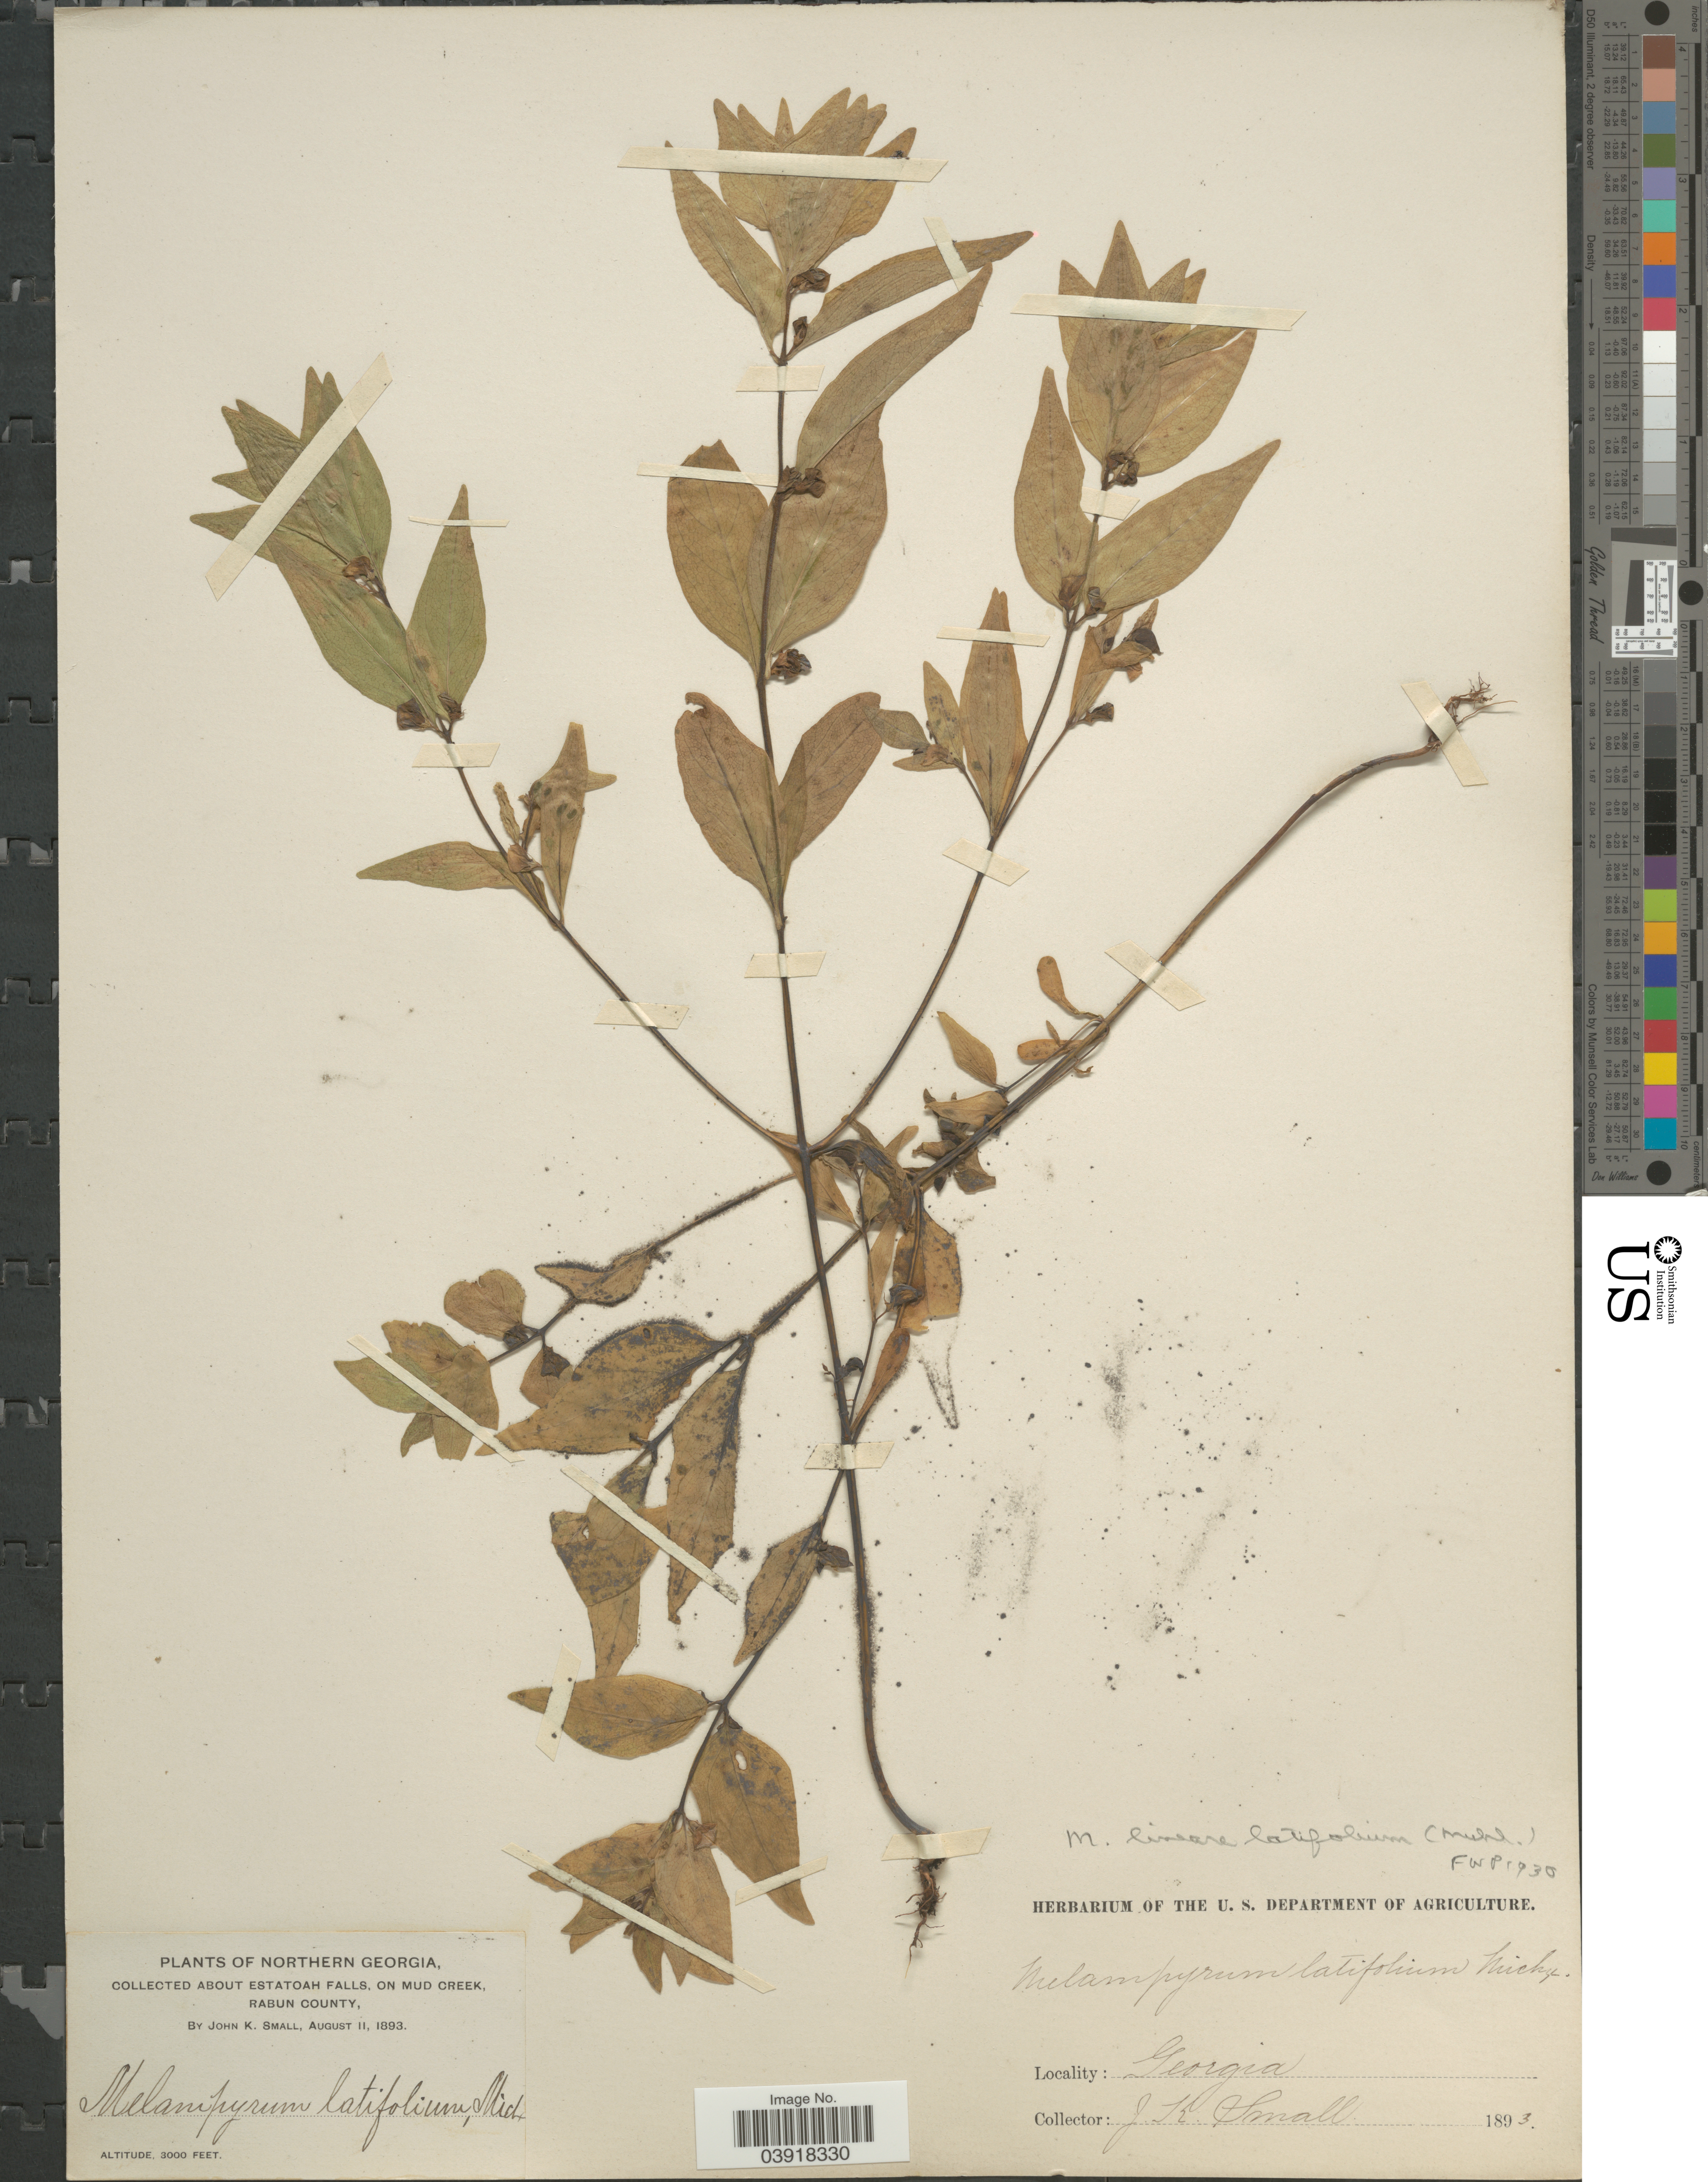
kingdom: Plantae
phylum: Tracheophyta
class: Magnoliopsida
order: Lamiales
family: Orobanchaceae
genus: Melampyrum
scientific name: Melampyrum lineare var. latifolium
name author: (Muhl.) P. Beauv.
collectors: J. K. Small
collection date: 1893-08-11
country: United States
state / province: Georgia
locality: Northern Georgia. About Estatoah Falls, on mud Creek, Rabun County.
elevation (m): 914